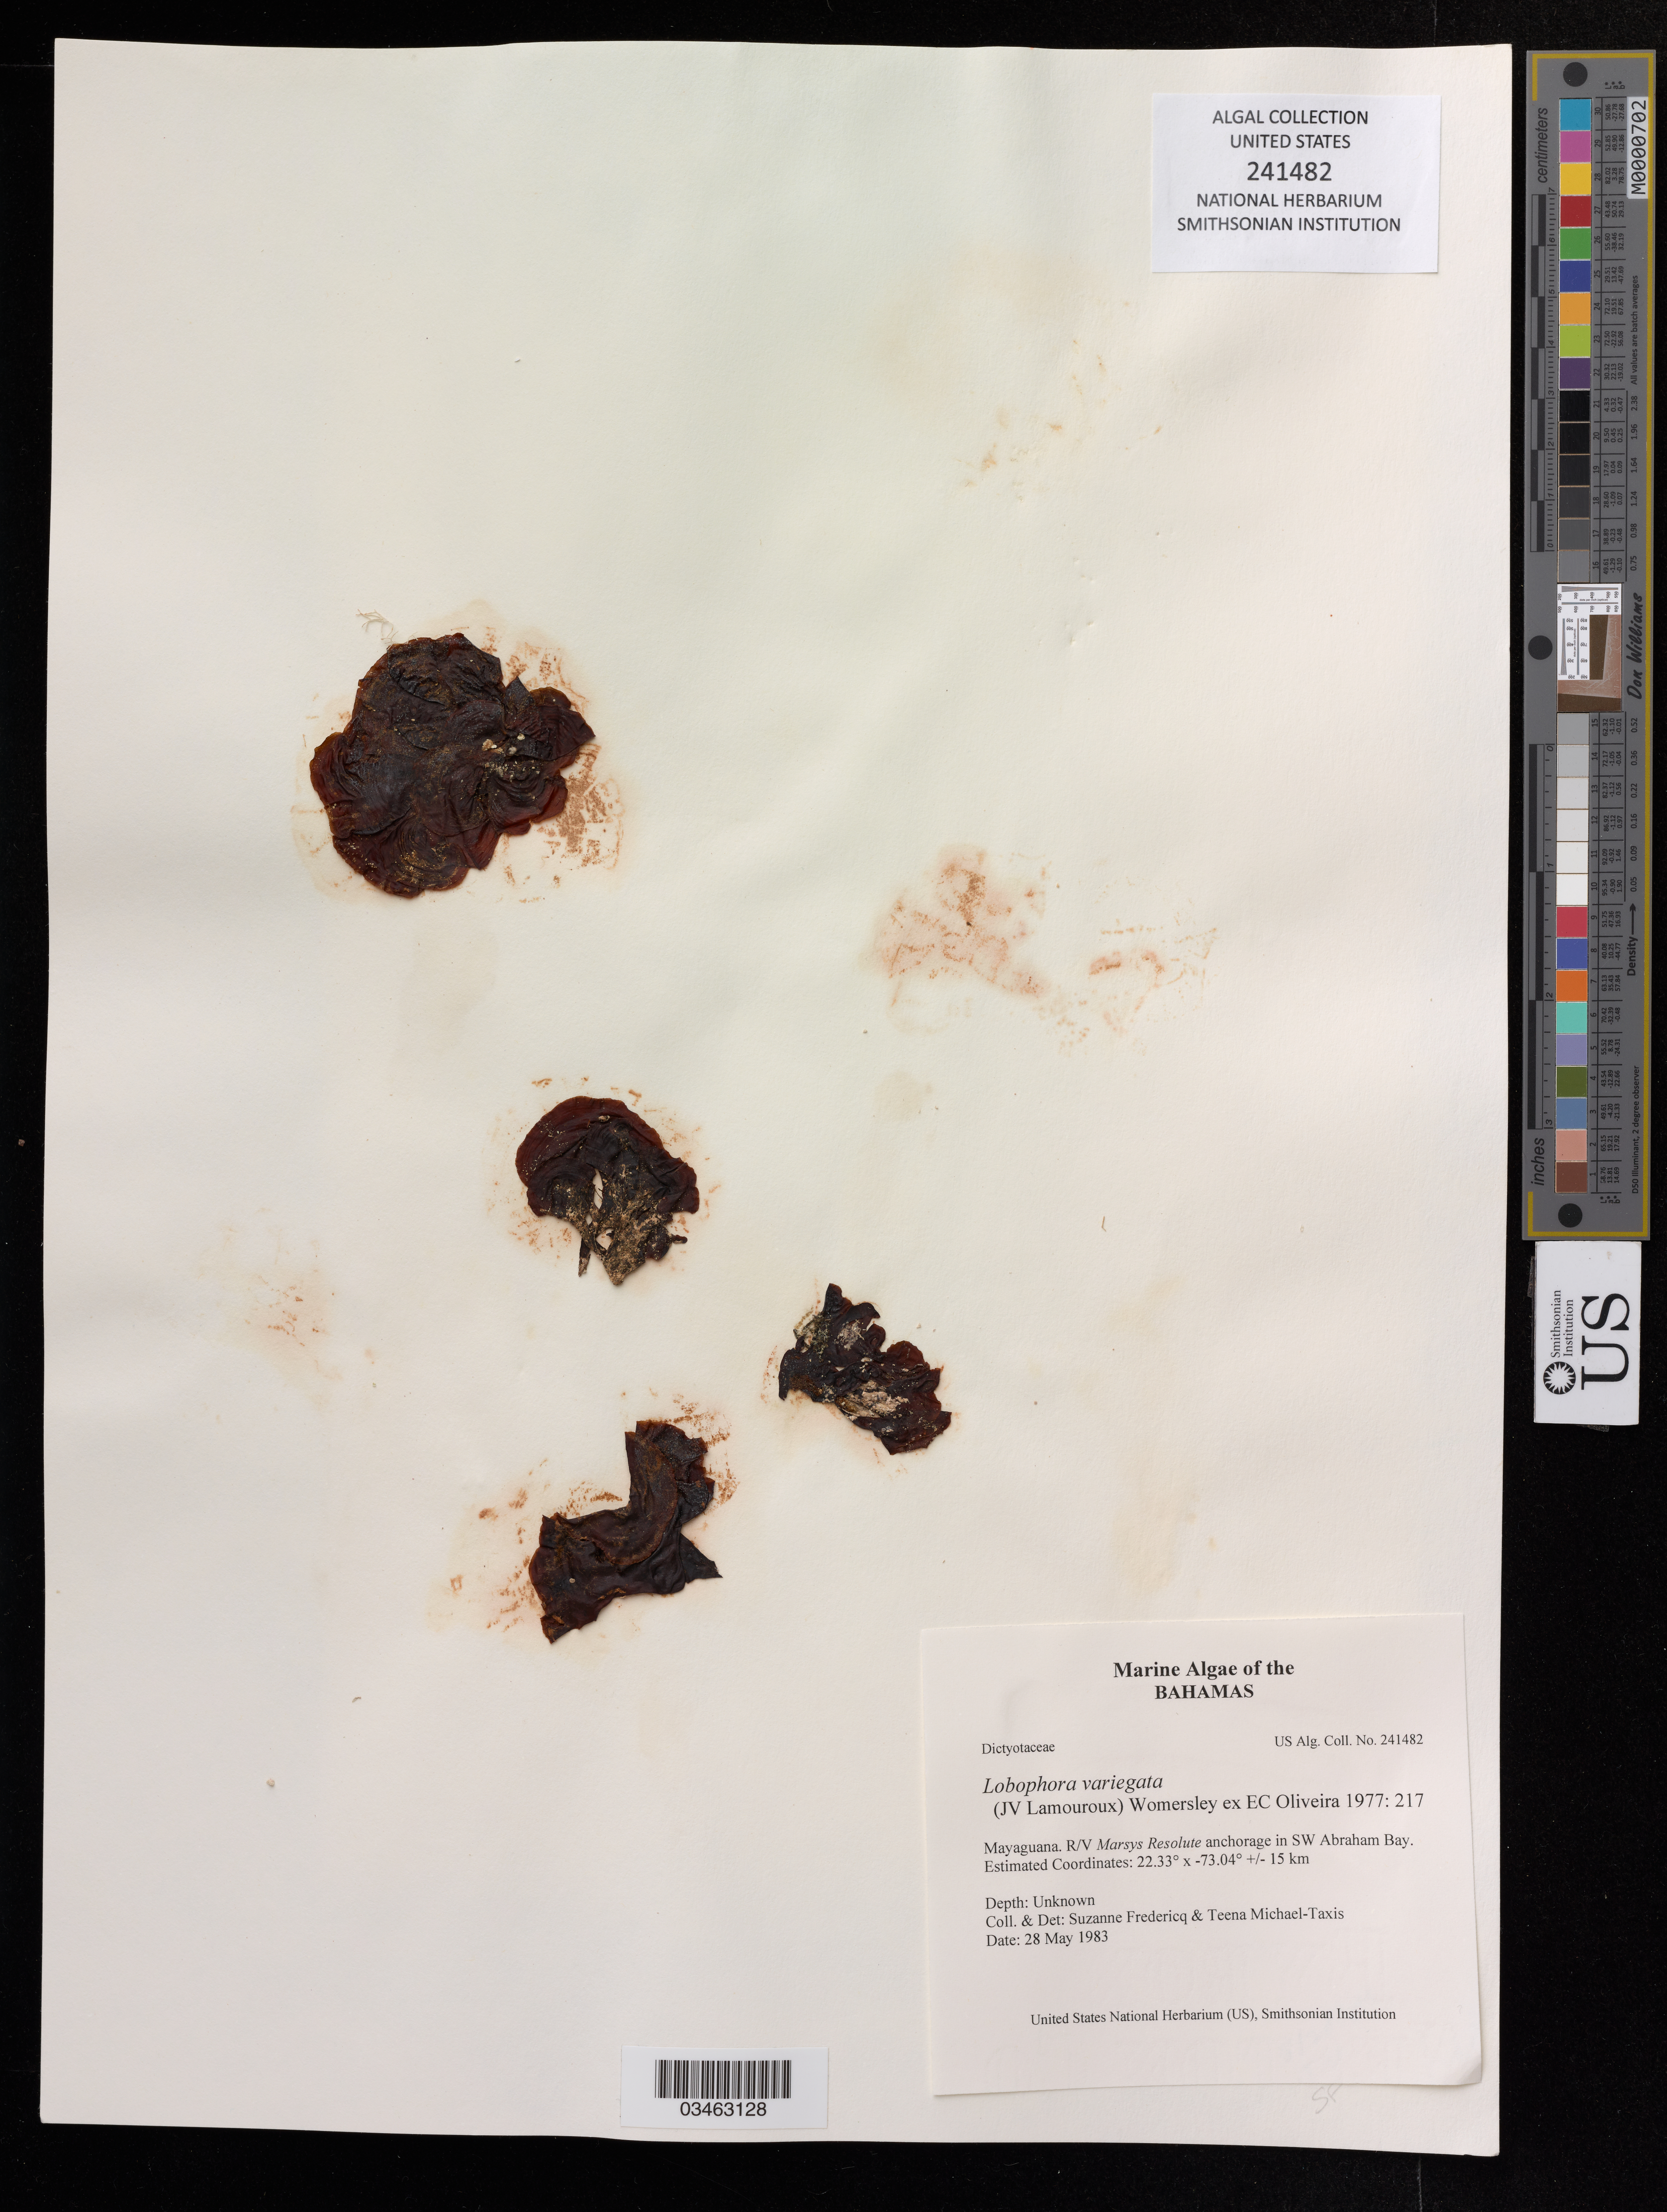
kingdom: Chromista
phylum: Ochrophyta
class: Phaeophyceae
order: Dictyotales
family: Dictyotaceae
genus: Lobophora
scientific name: Lobophora variegata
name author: (J.V.Lamouroux) Womersley & E.C. Oliveira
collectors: S. Fredericq & T. Michael-Taxis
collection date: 1983-05-28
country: Bahamas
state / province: Mayaguana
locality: R/V Marsys Resolute anchorage in SW Abraham Bay.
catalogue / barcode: US 241482